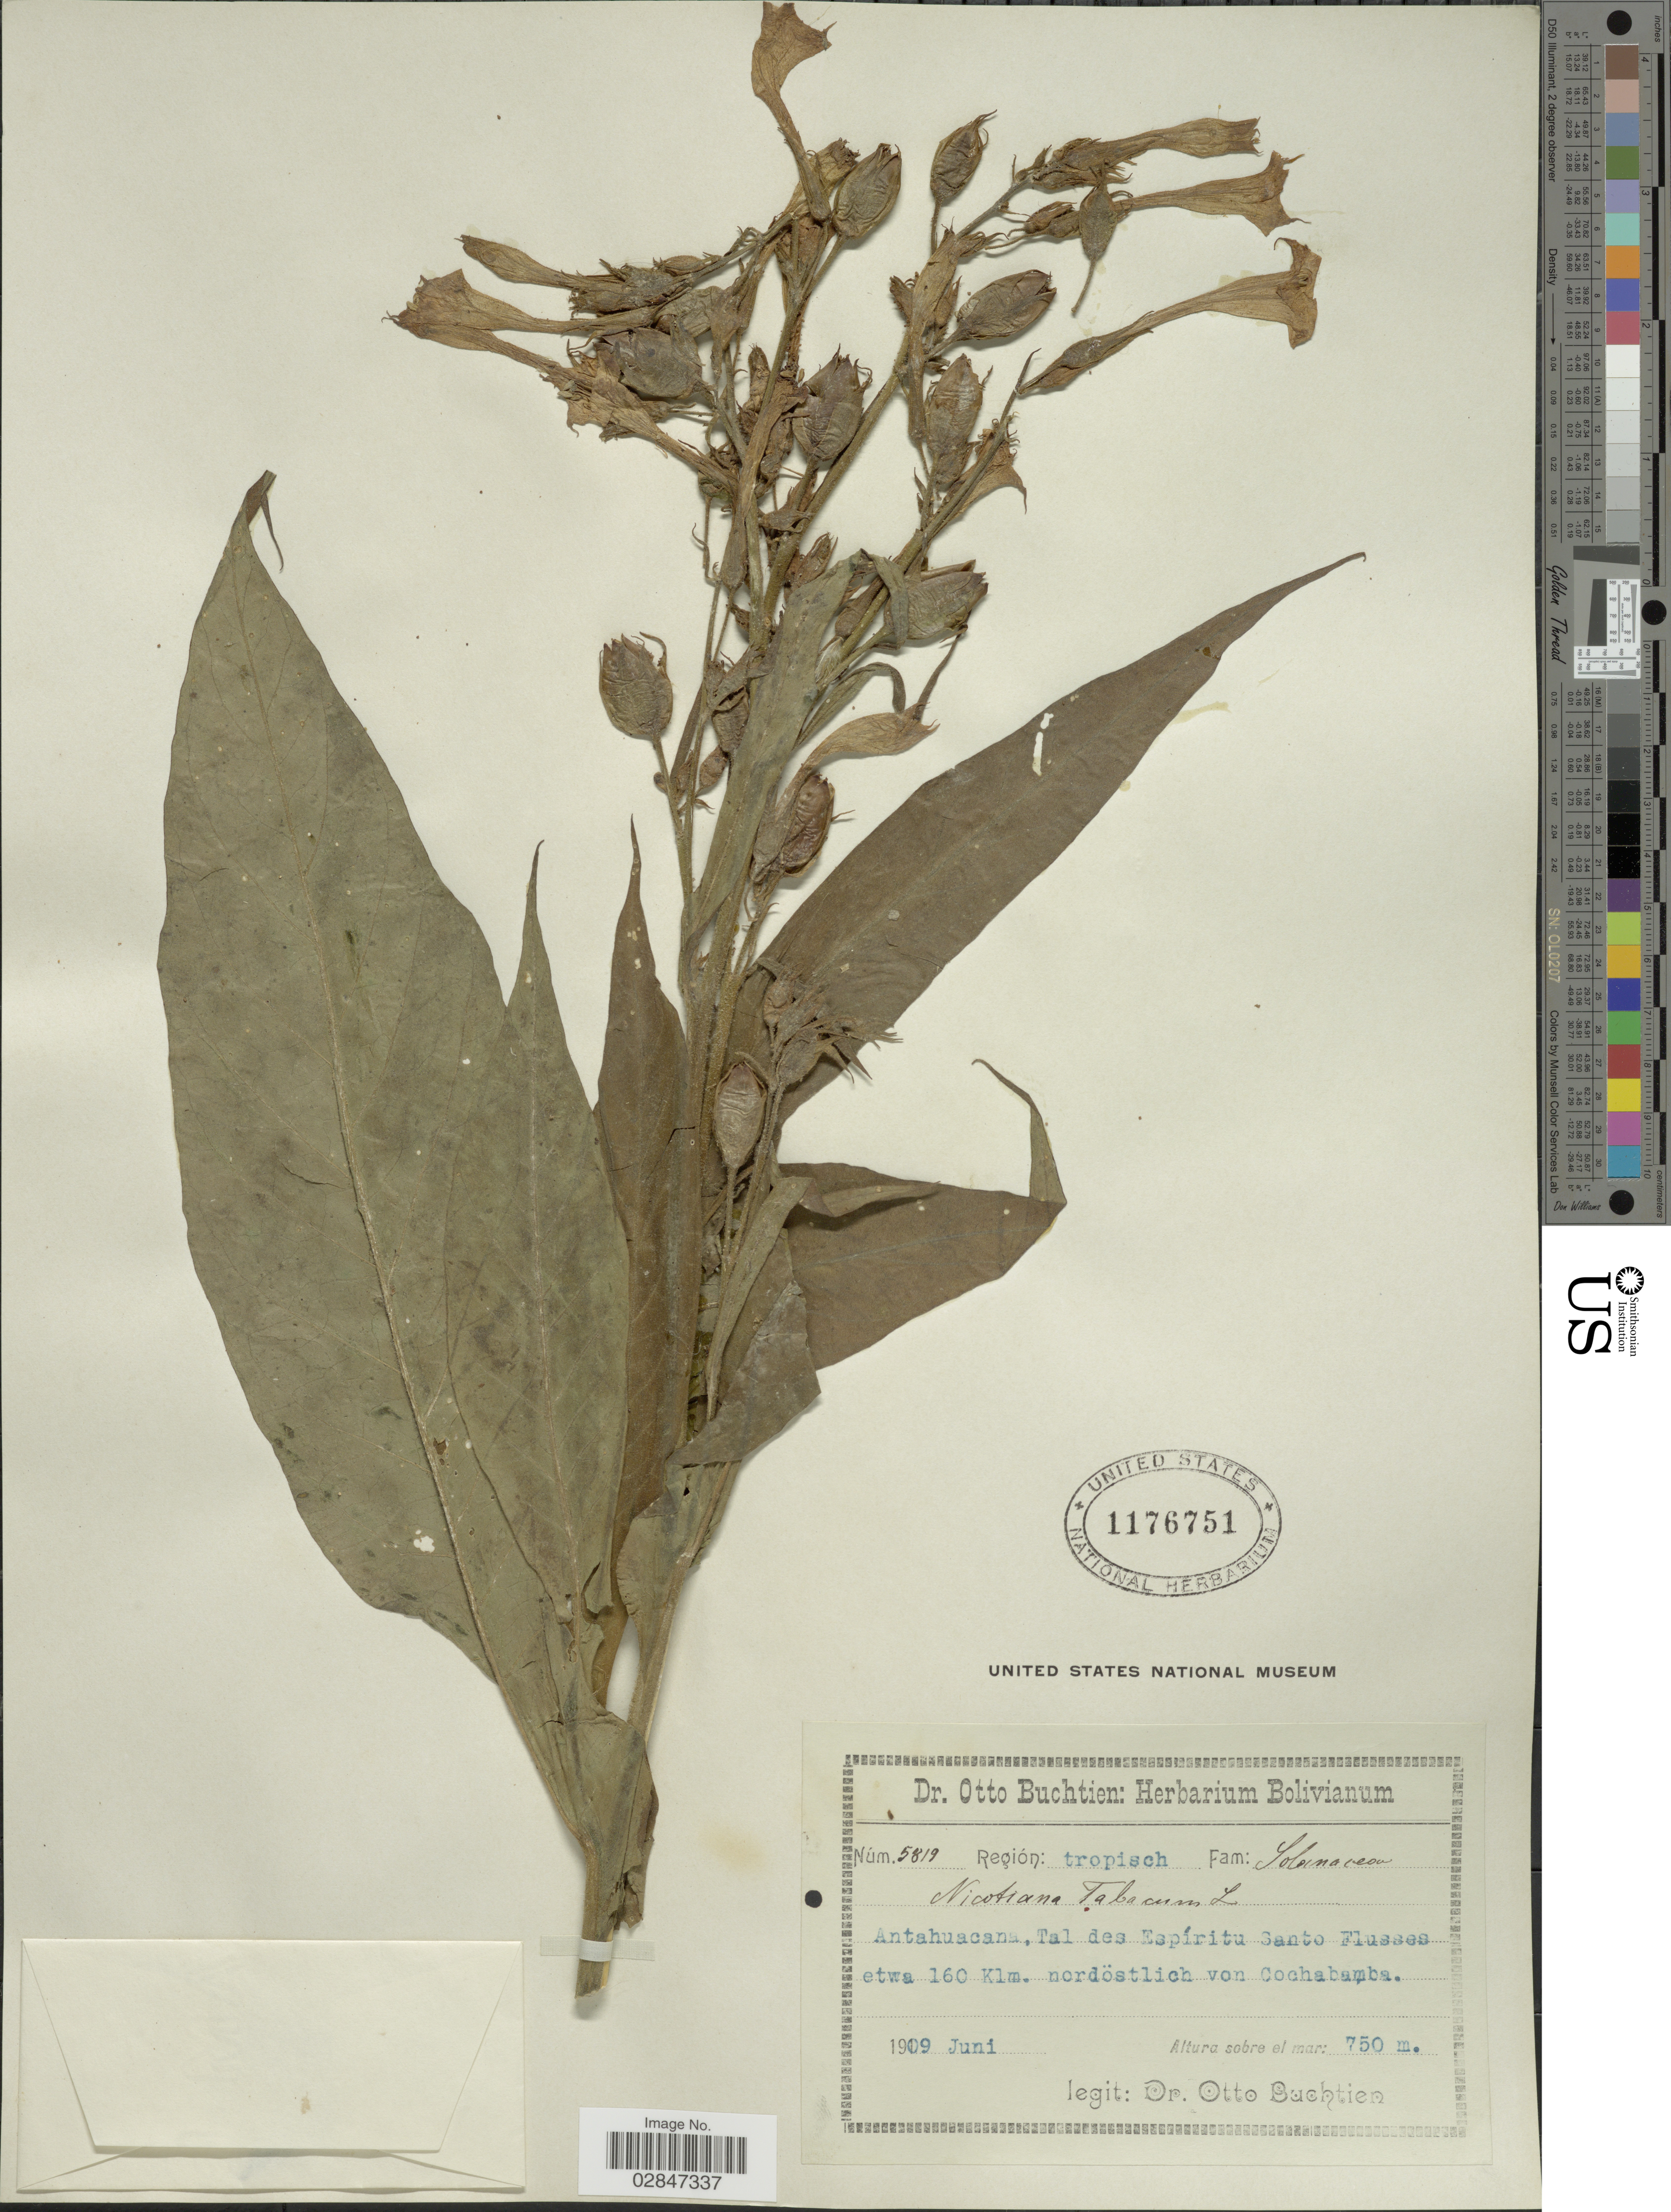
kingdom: Plantae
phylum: Tracheophyta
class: Magnoliopsida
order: Solanales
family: Solanaceae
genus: Nicotiana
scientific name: Nicotiana tabacum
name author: L.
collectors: O. Buchtien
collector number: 5819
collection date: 1909-06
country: Bolivia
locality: Antahuacan, Tal des Espíritu Santo Flusses etwa 160 Klm. nordöstlich von Cochabamba.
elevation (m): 750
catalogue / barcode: US 1176751